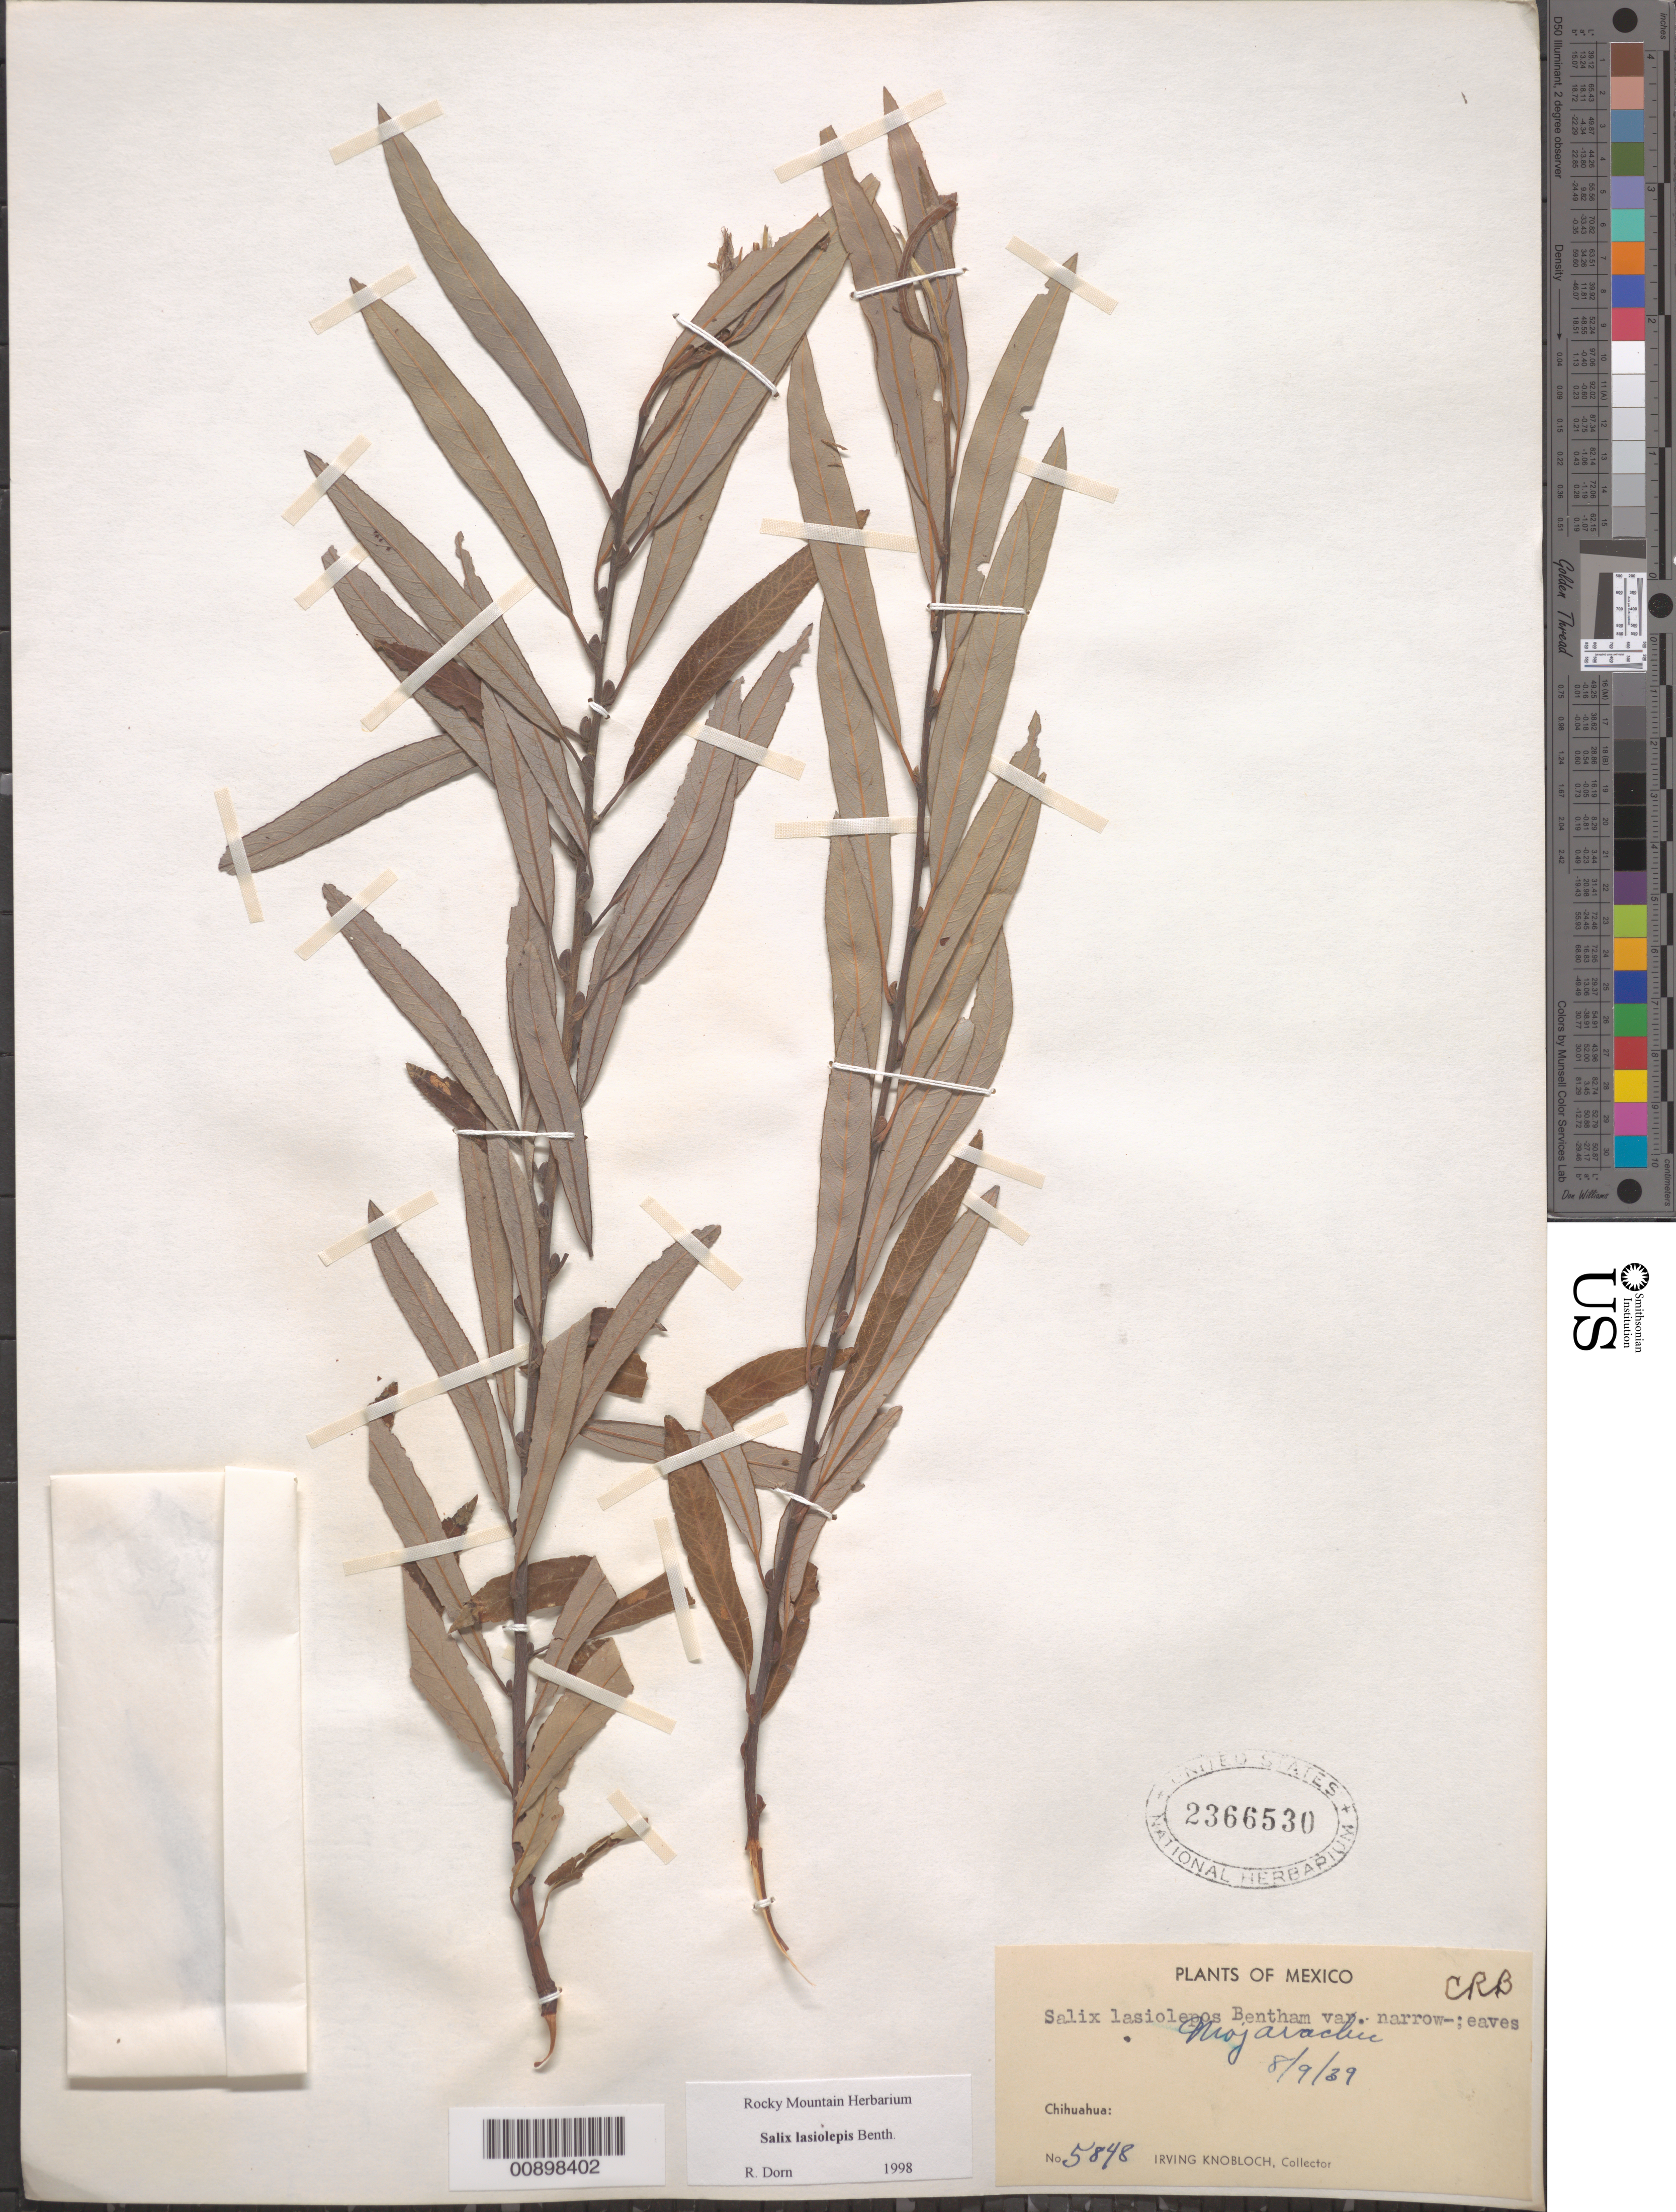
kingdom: Plantae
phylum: Tracheophyta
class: Magnoliopsida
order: Malpighiales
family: Salicaceae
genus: Salix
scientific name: Salix lasiolepis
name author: Benth.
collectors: I. W. Knobloch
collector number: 5848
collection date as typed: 09 Aug 1939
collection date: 1939-08-09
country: Mexico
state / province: Chihuahua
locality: Chihuahua: Mojarachic.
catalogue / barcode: US 2366530